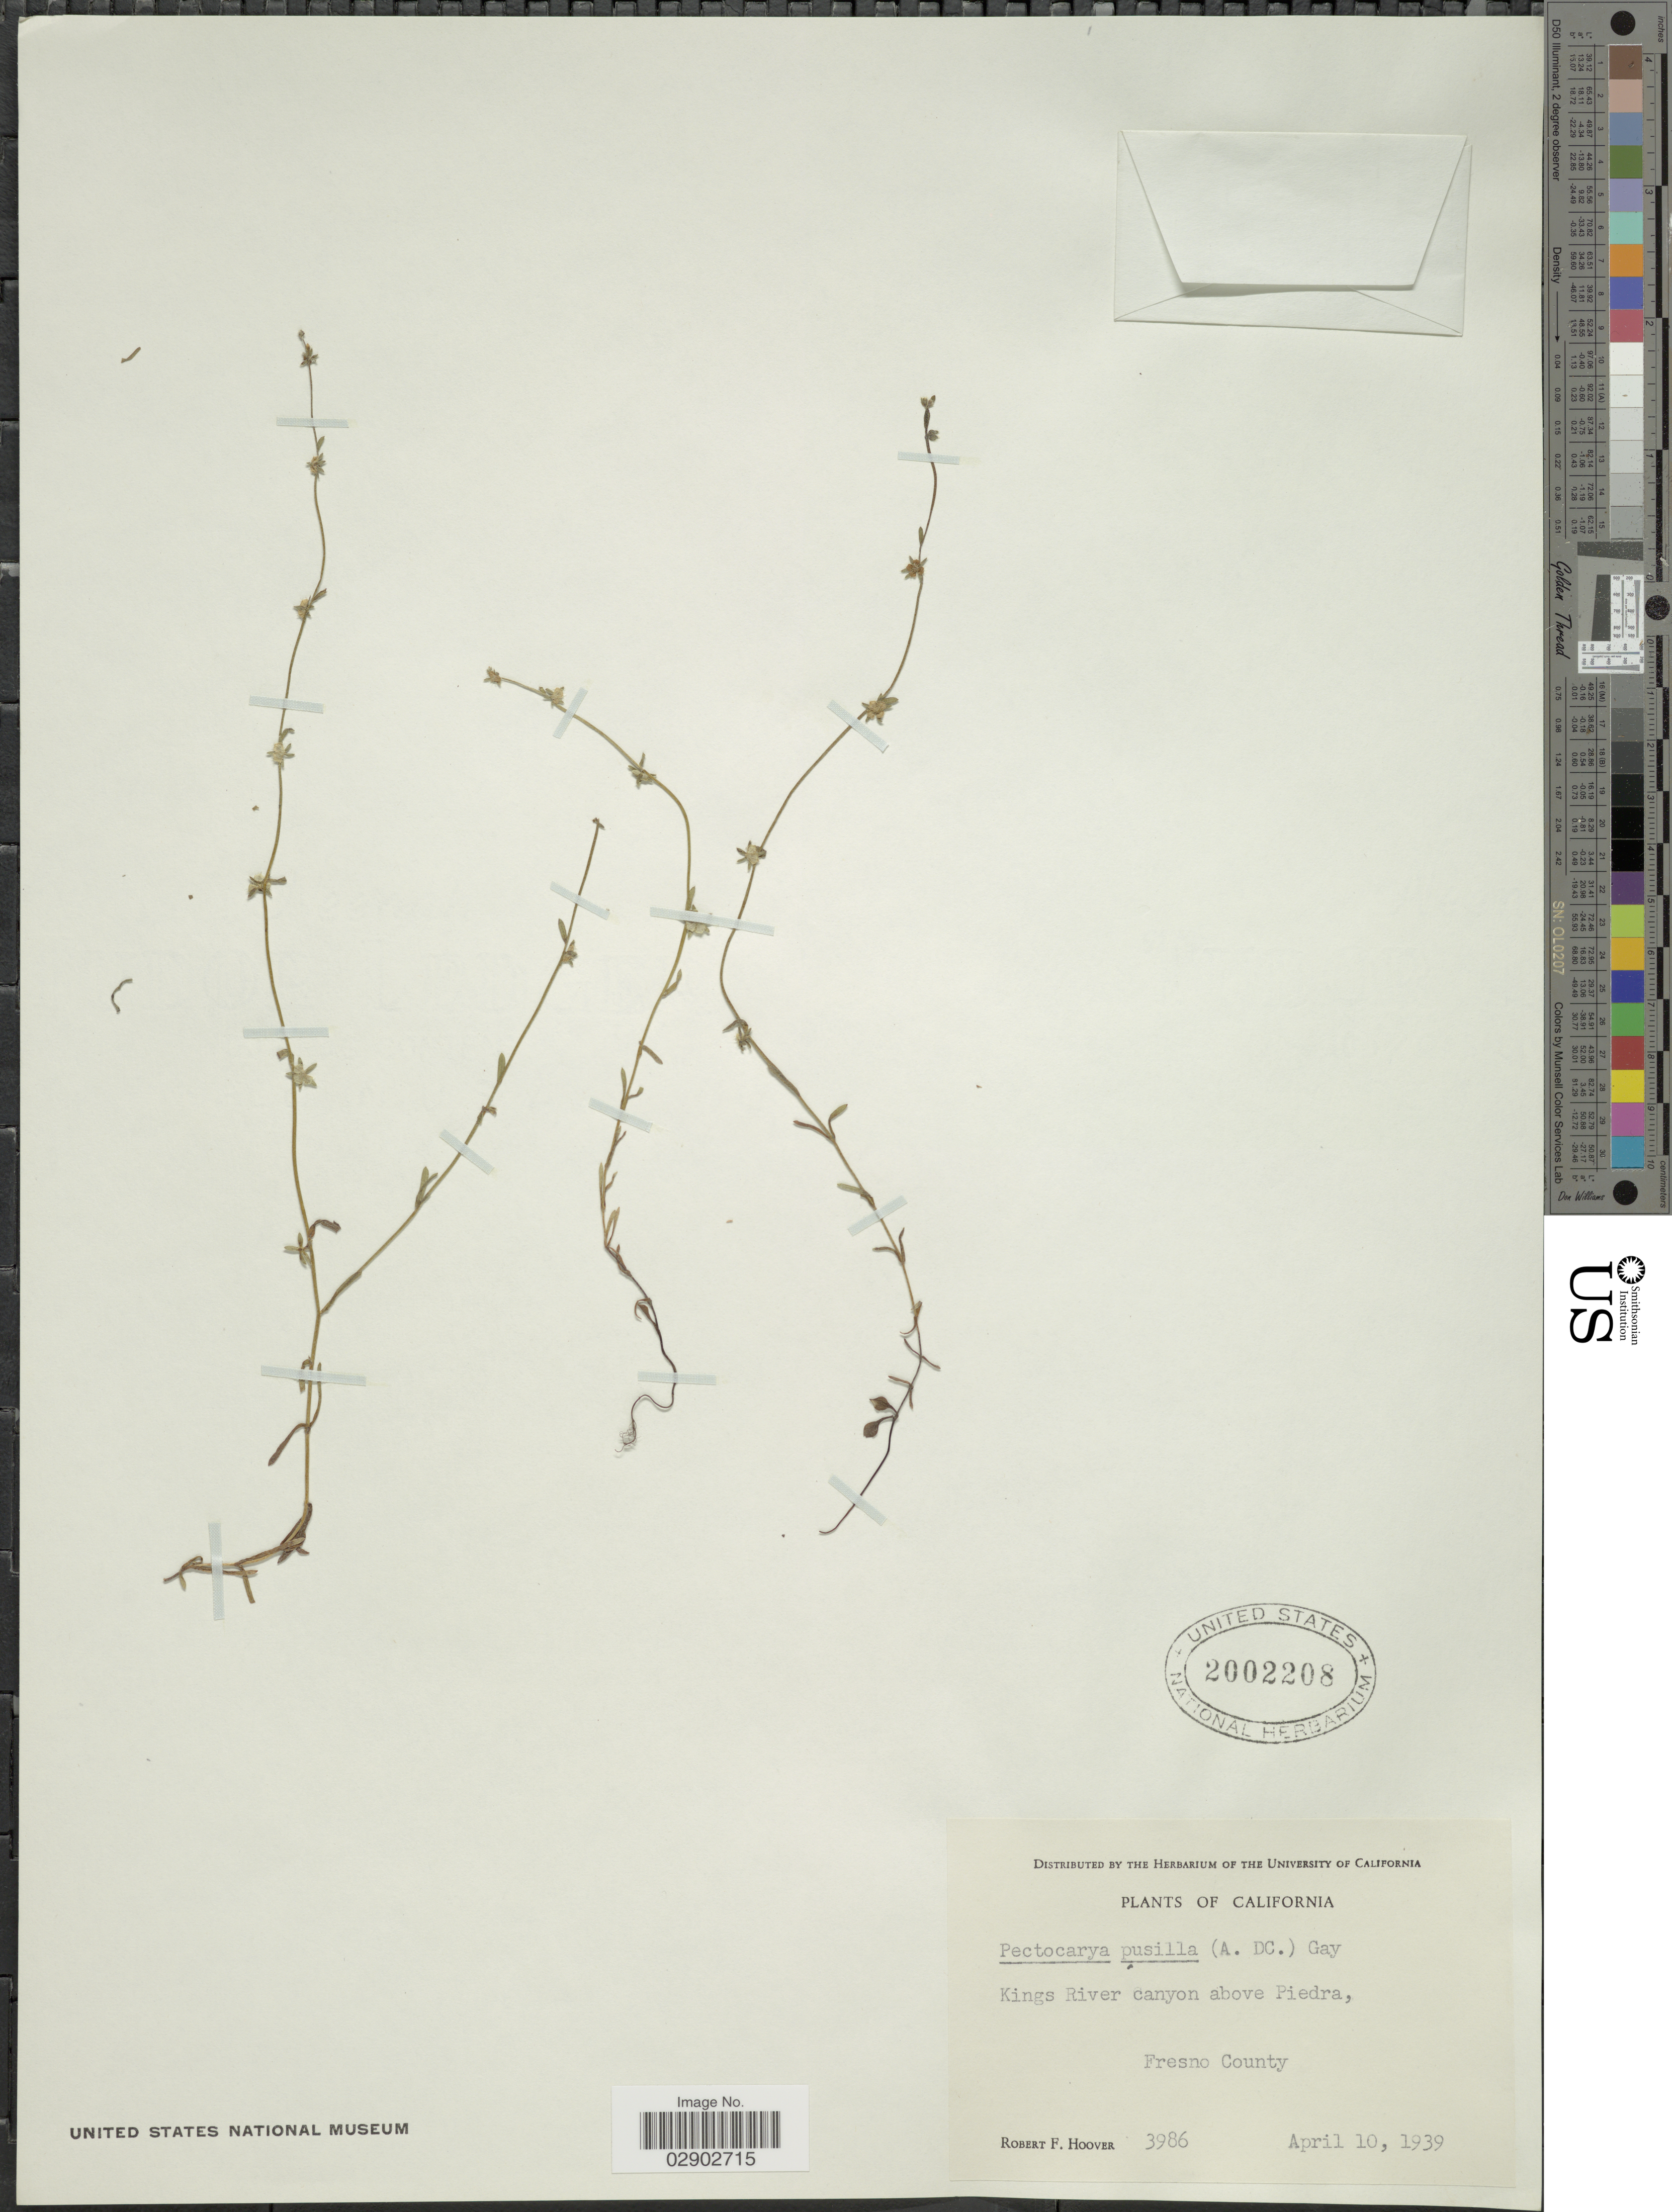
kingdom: Plantae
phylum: Tracheophyta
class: Magnoliopsida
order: Boraginales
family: Boraginaceae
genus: Pectocarya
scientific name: Pectocarya pusilla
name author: (A. DC.) A. Gray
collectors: R. F. Hoover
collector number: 3986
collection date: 1939-04-10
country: United States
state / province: California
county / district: Fresno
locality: Kings River canyon above Piedra, Fresno County.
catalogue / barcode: US 2002208